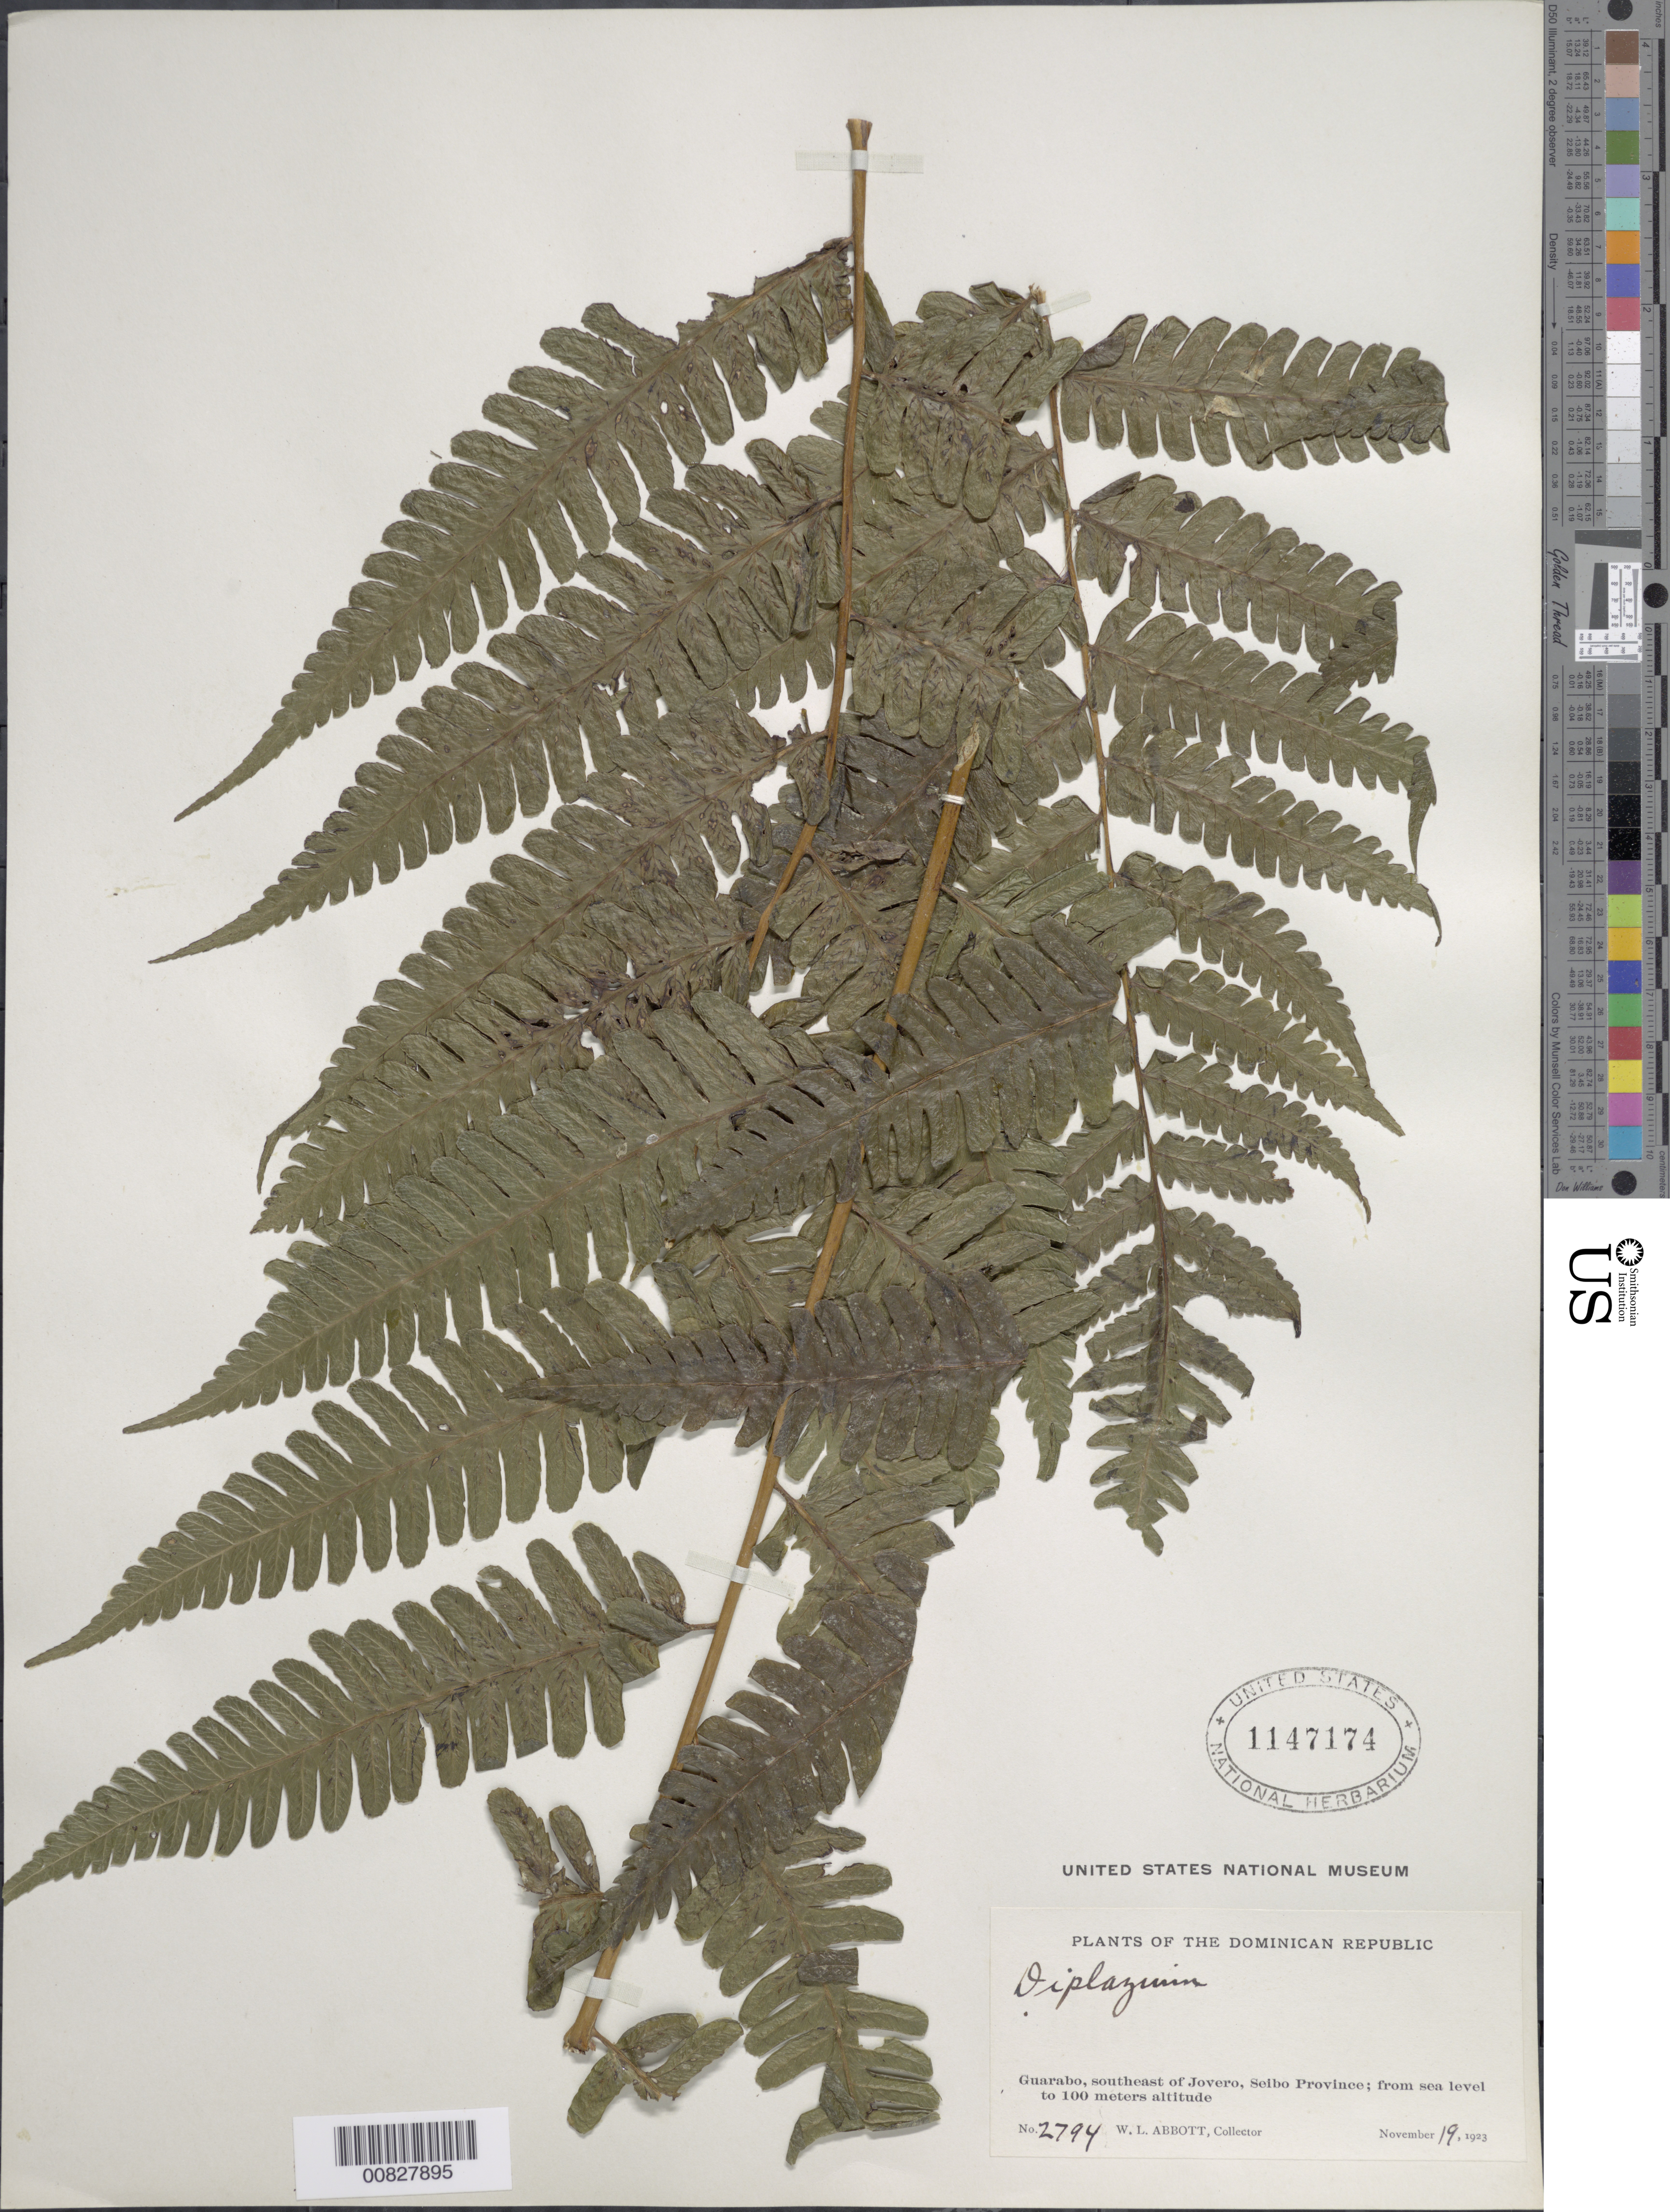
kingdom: Plantae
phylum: Tracheophyta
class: Polypodiopsida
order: Polypodiales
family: Athyriaceae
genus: Diplazium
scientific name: Diplazium sp.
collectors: W. L. Abbott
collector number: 2794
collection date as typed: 19 Nov 1923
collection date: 1923-11-19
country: Dominican Republic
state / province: El Seibo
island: Hispaniola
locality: Guarabo, SE of Jovero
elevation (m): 0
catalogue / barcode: US 1147174